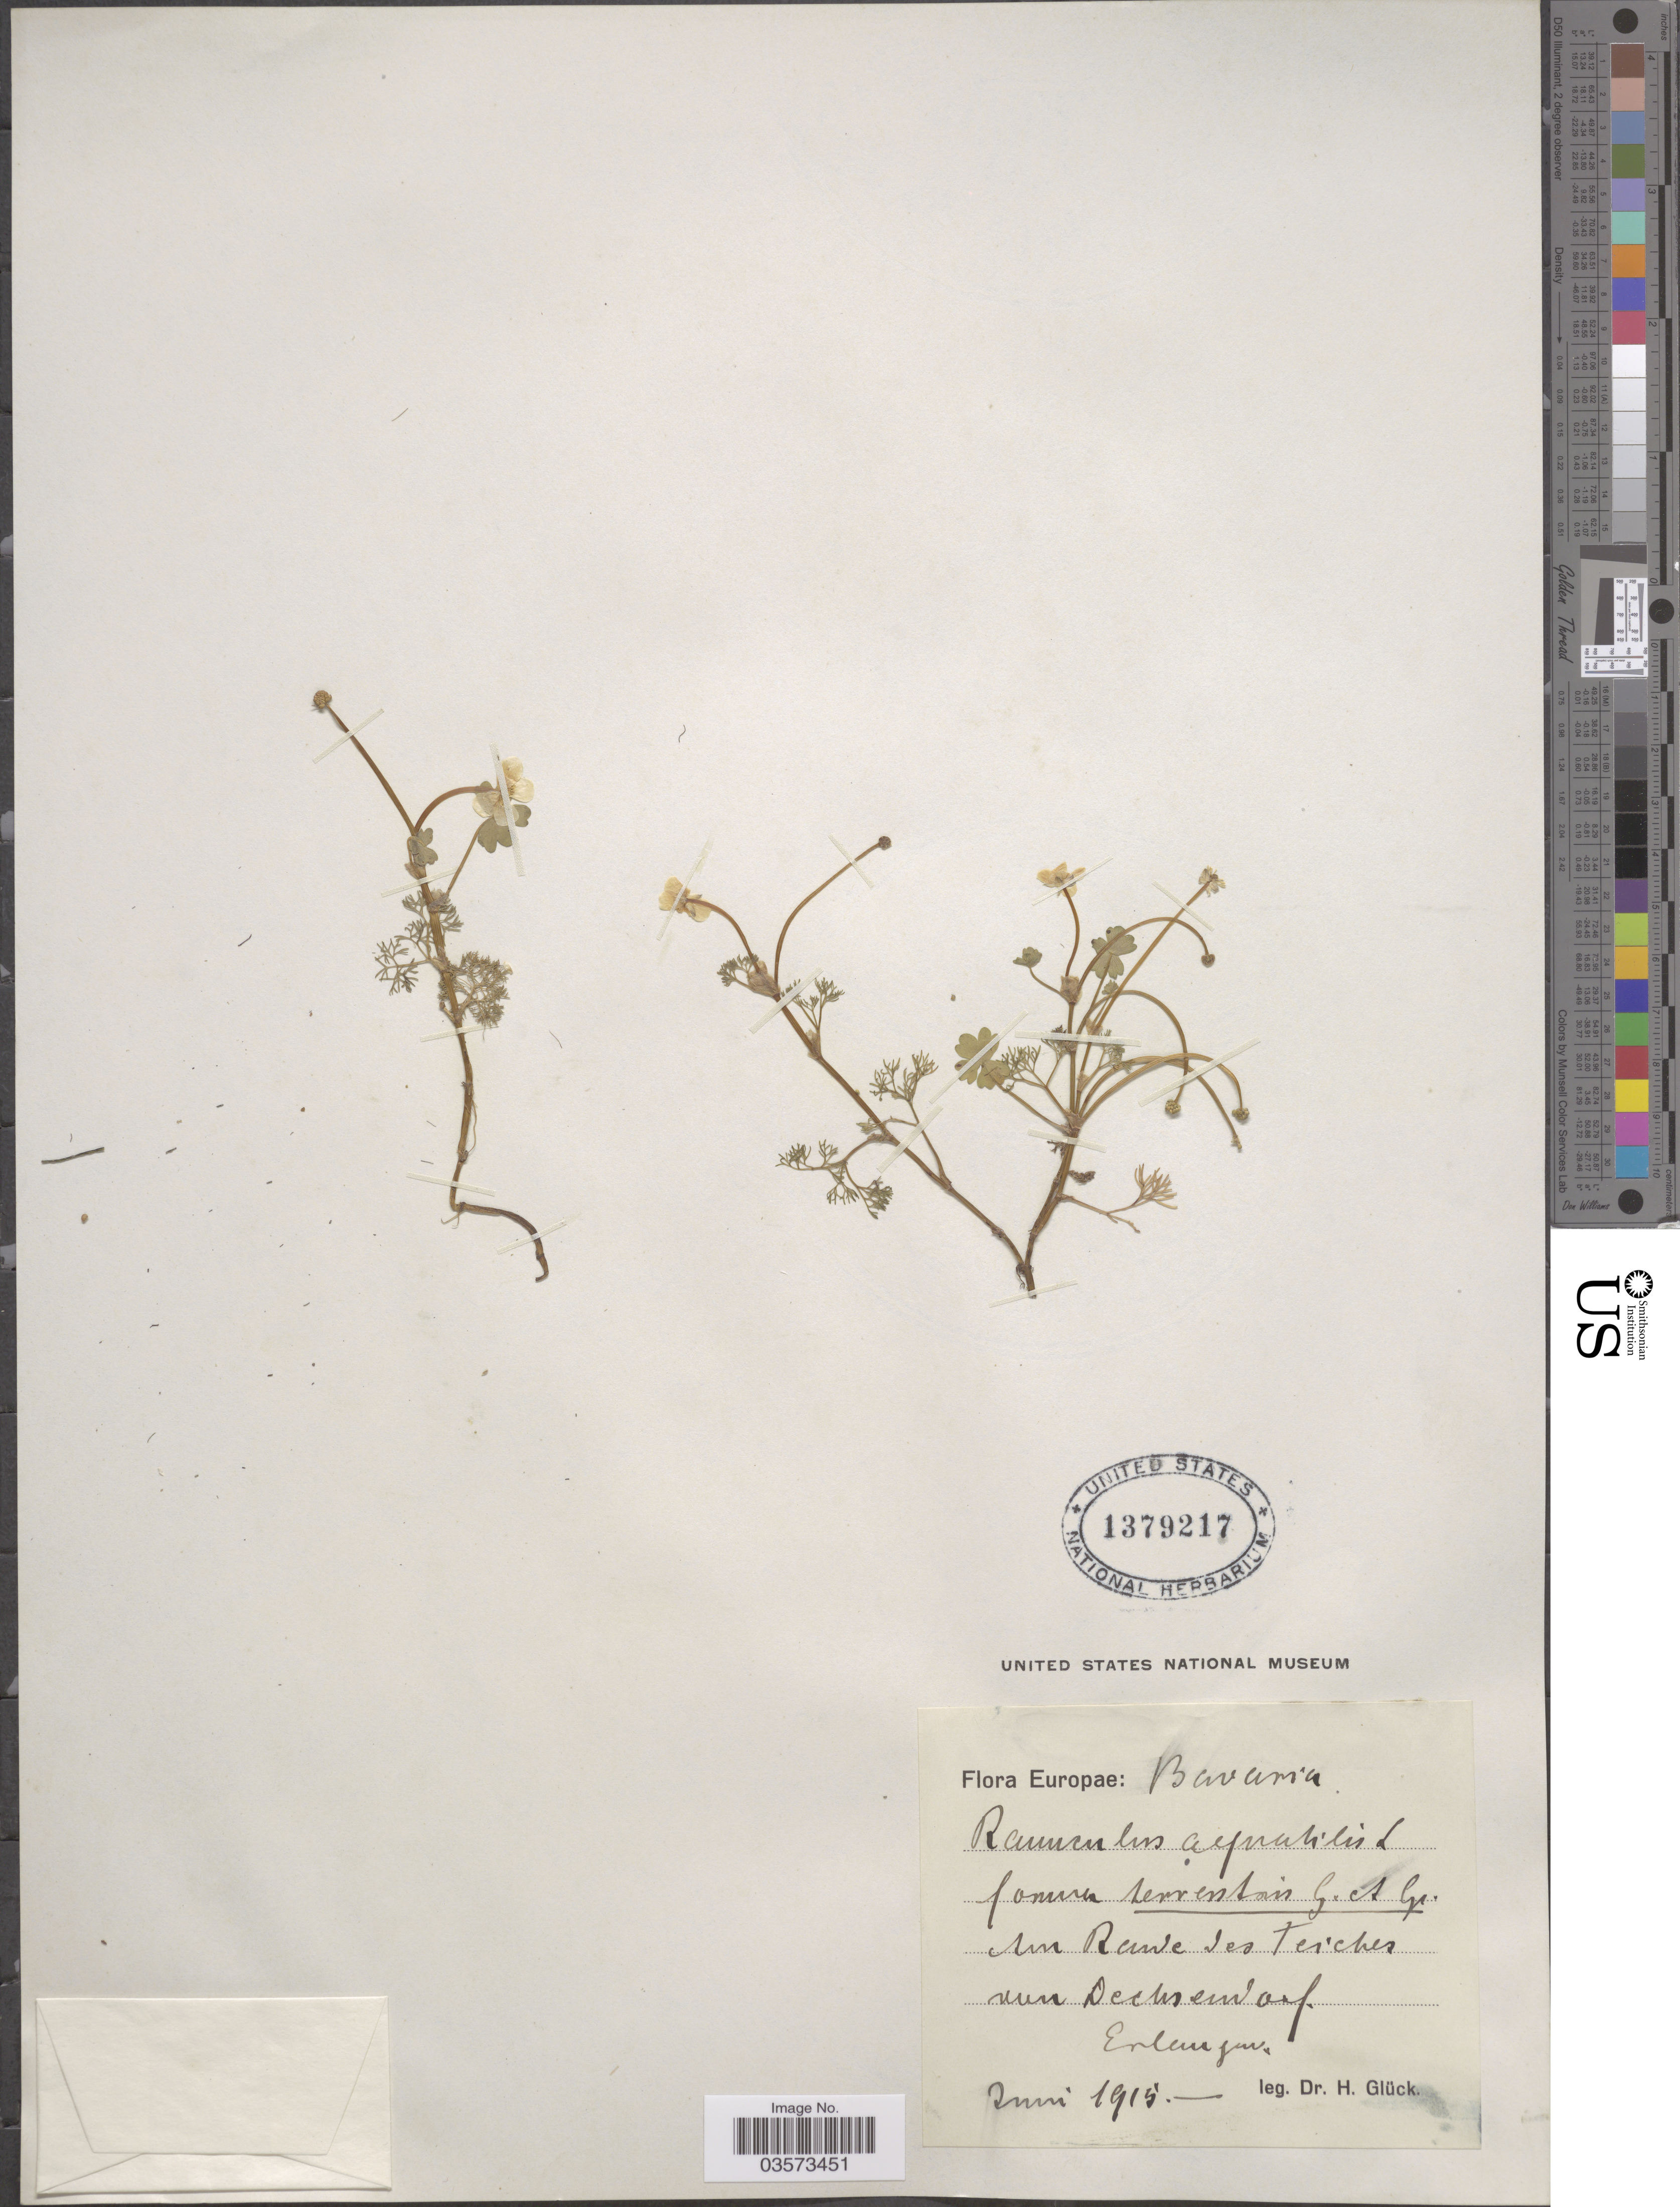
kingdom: Plantae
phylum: Tracheophyta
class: Magnoliopsida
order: Ranunculales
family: Ranunculaceae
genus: Ranunculus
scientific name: Ranunculus aquatilis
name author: L.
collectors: H. Glück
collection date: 1915-06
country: Germany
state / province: Bayern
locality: Europae: Bavaria. Am Rande des Teischer rum Dechsendorf. Erlangen.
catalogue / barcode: US 1379217